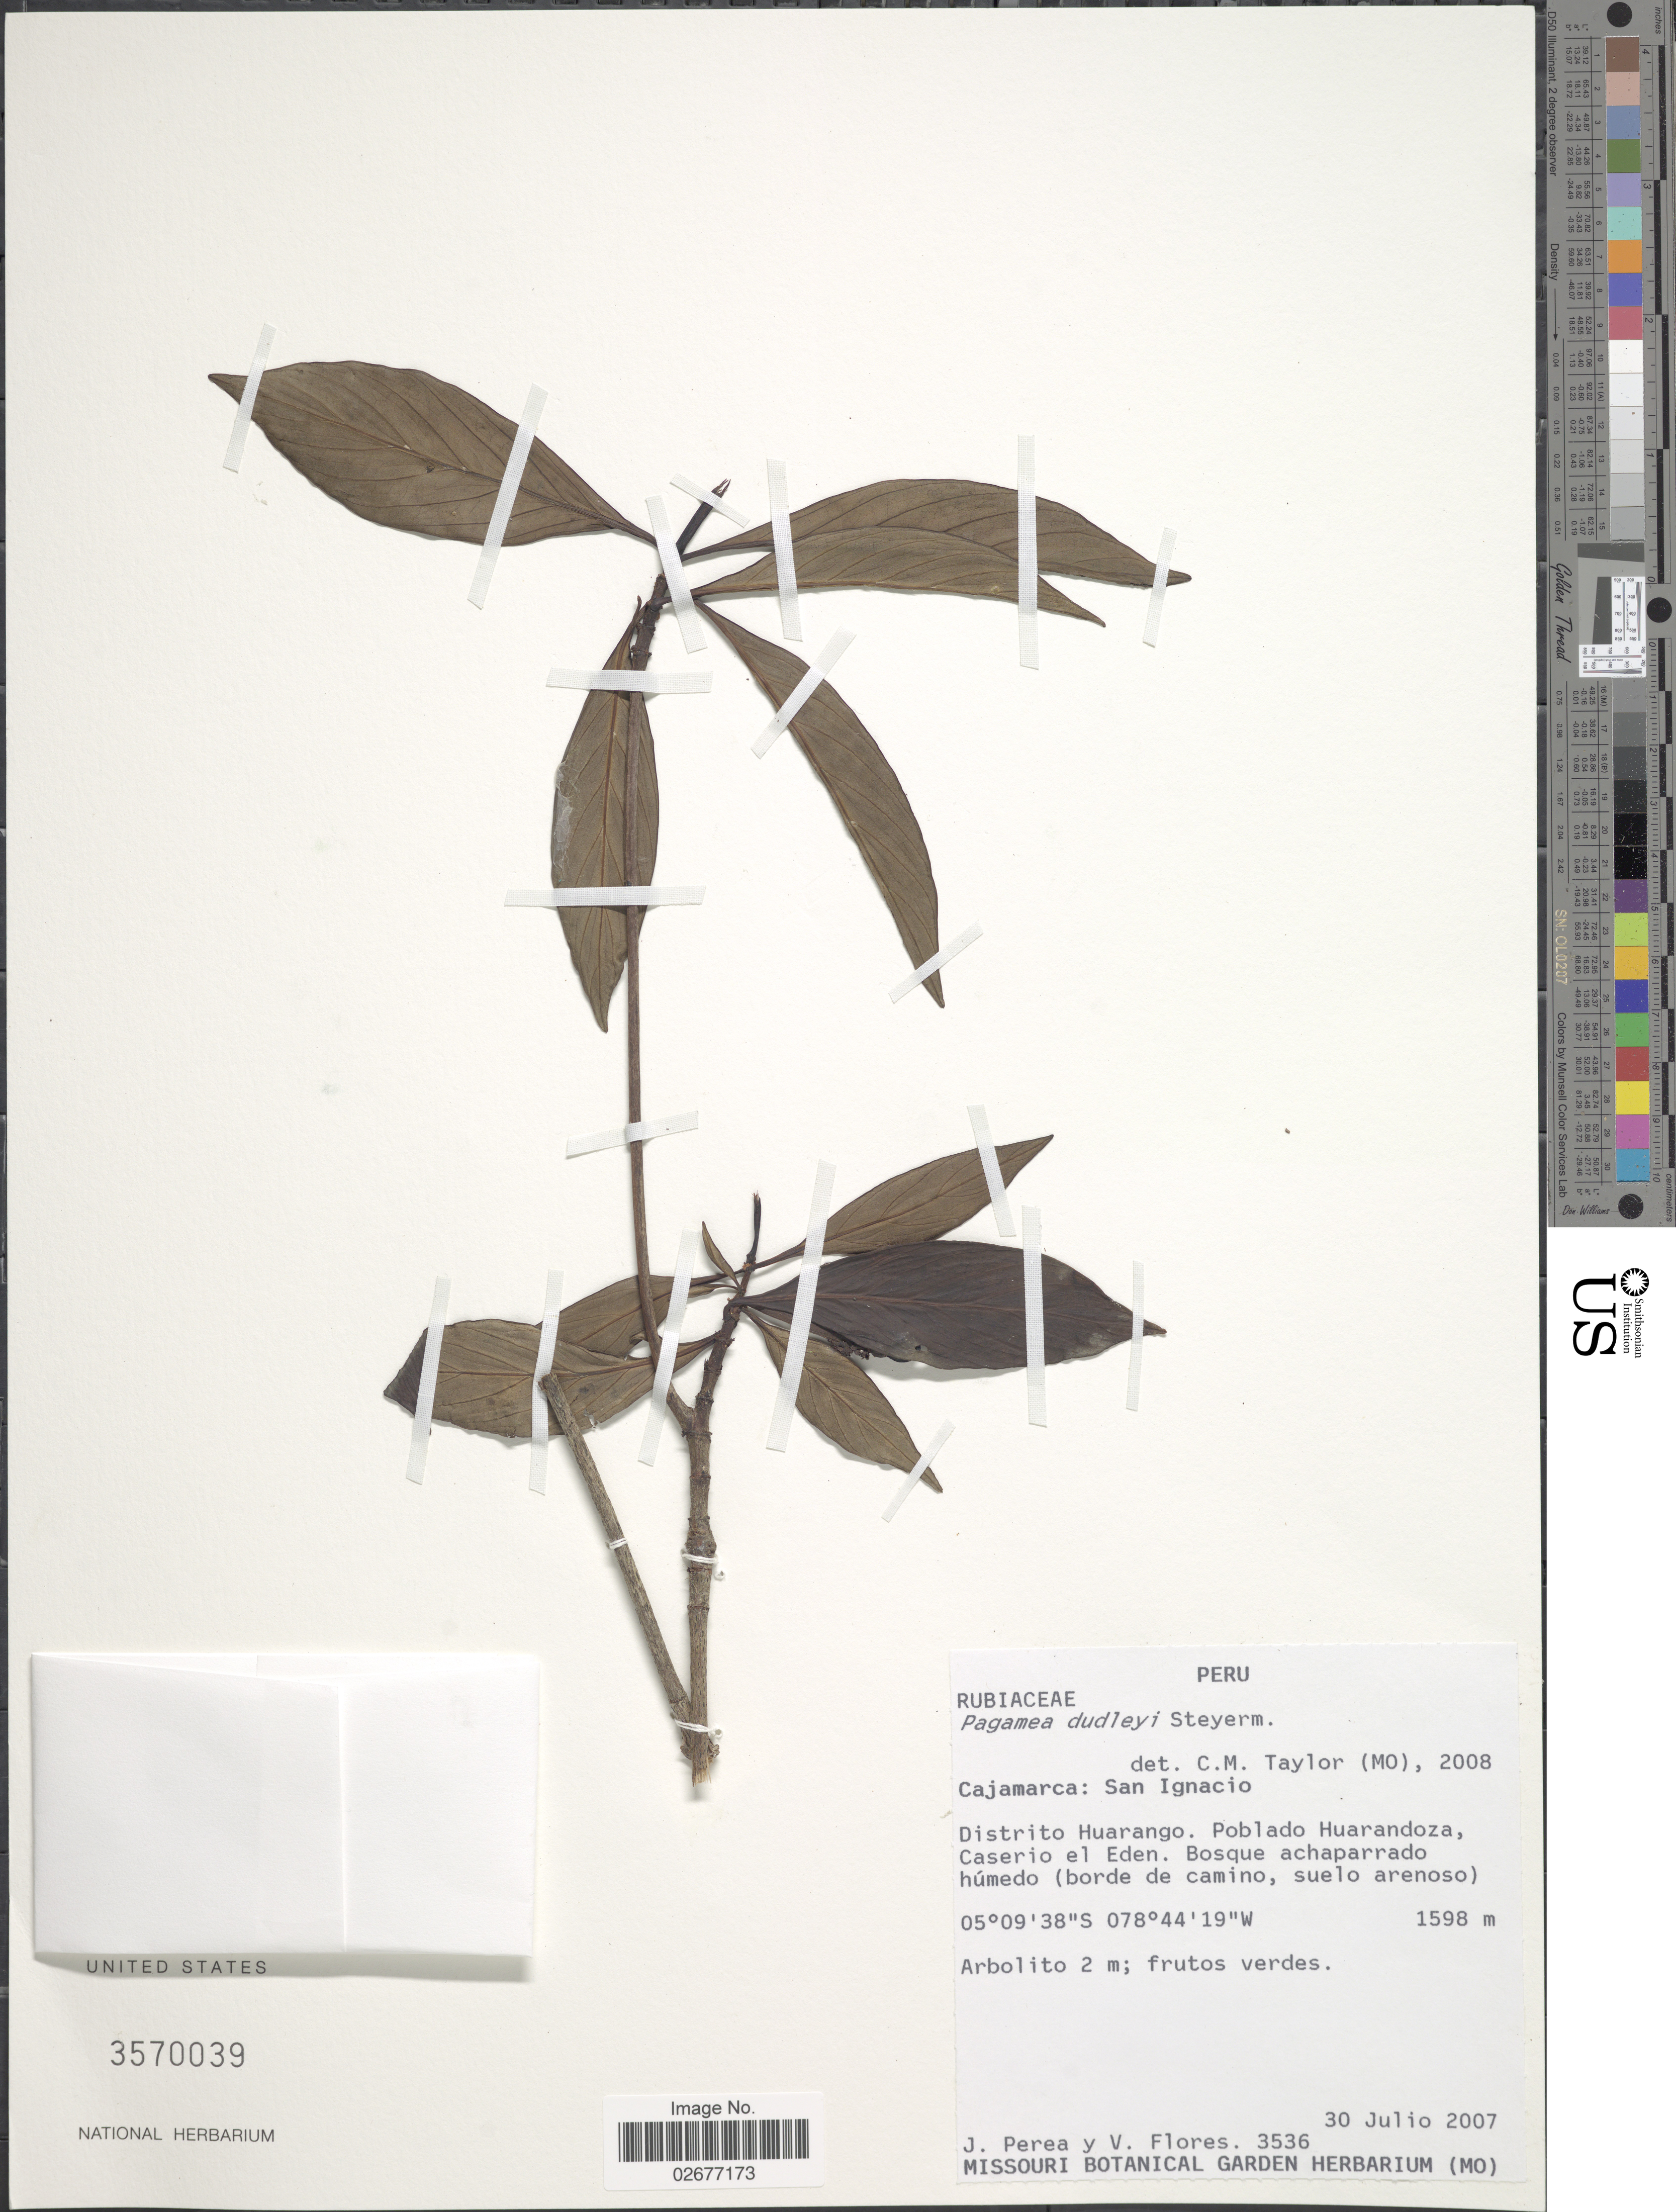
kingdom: Plantae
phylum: Tracheophyta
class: Magnoliopsida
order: Gentianales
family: Rubiaceae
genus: Pagamea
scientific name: Pagamea dudleyi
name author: Steyerm.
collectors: J. Perea & V. Flores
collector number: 3536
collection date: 2007-07-30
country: Peru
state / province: Cajamarca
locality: Cajamarca: San Ignacio, Distrito Huarango, Poblado Huarandoza, Caserio el Eden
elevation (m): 1598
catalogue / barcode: US 3570039